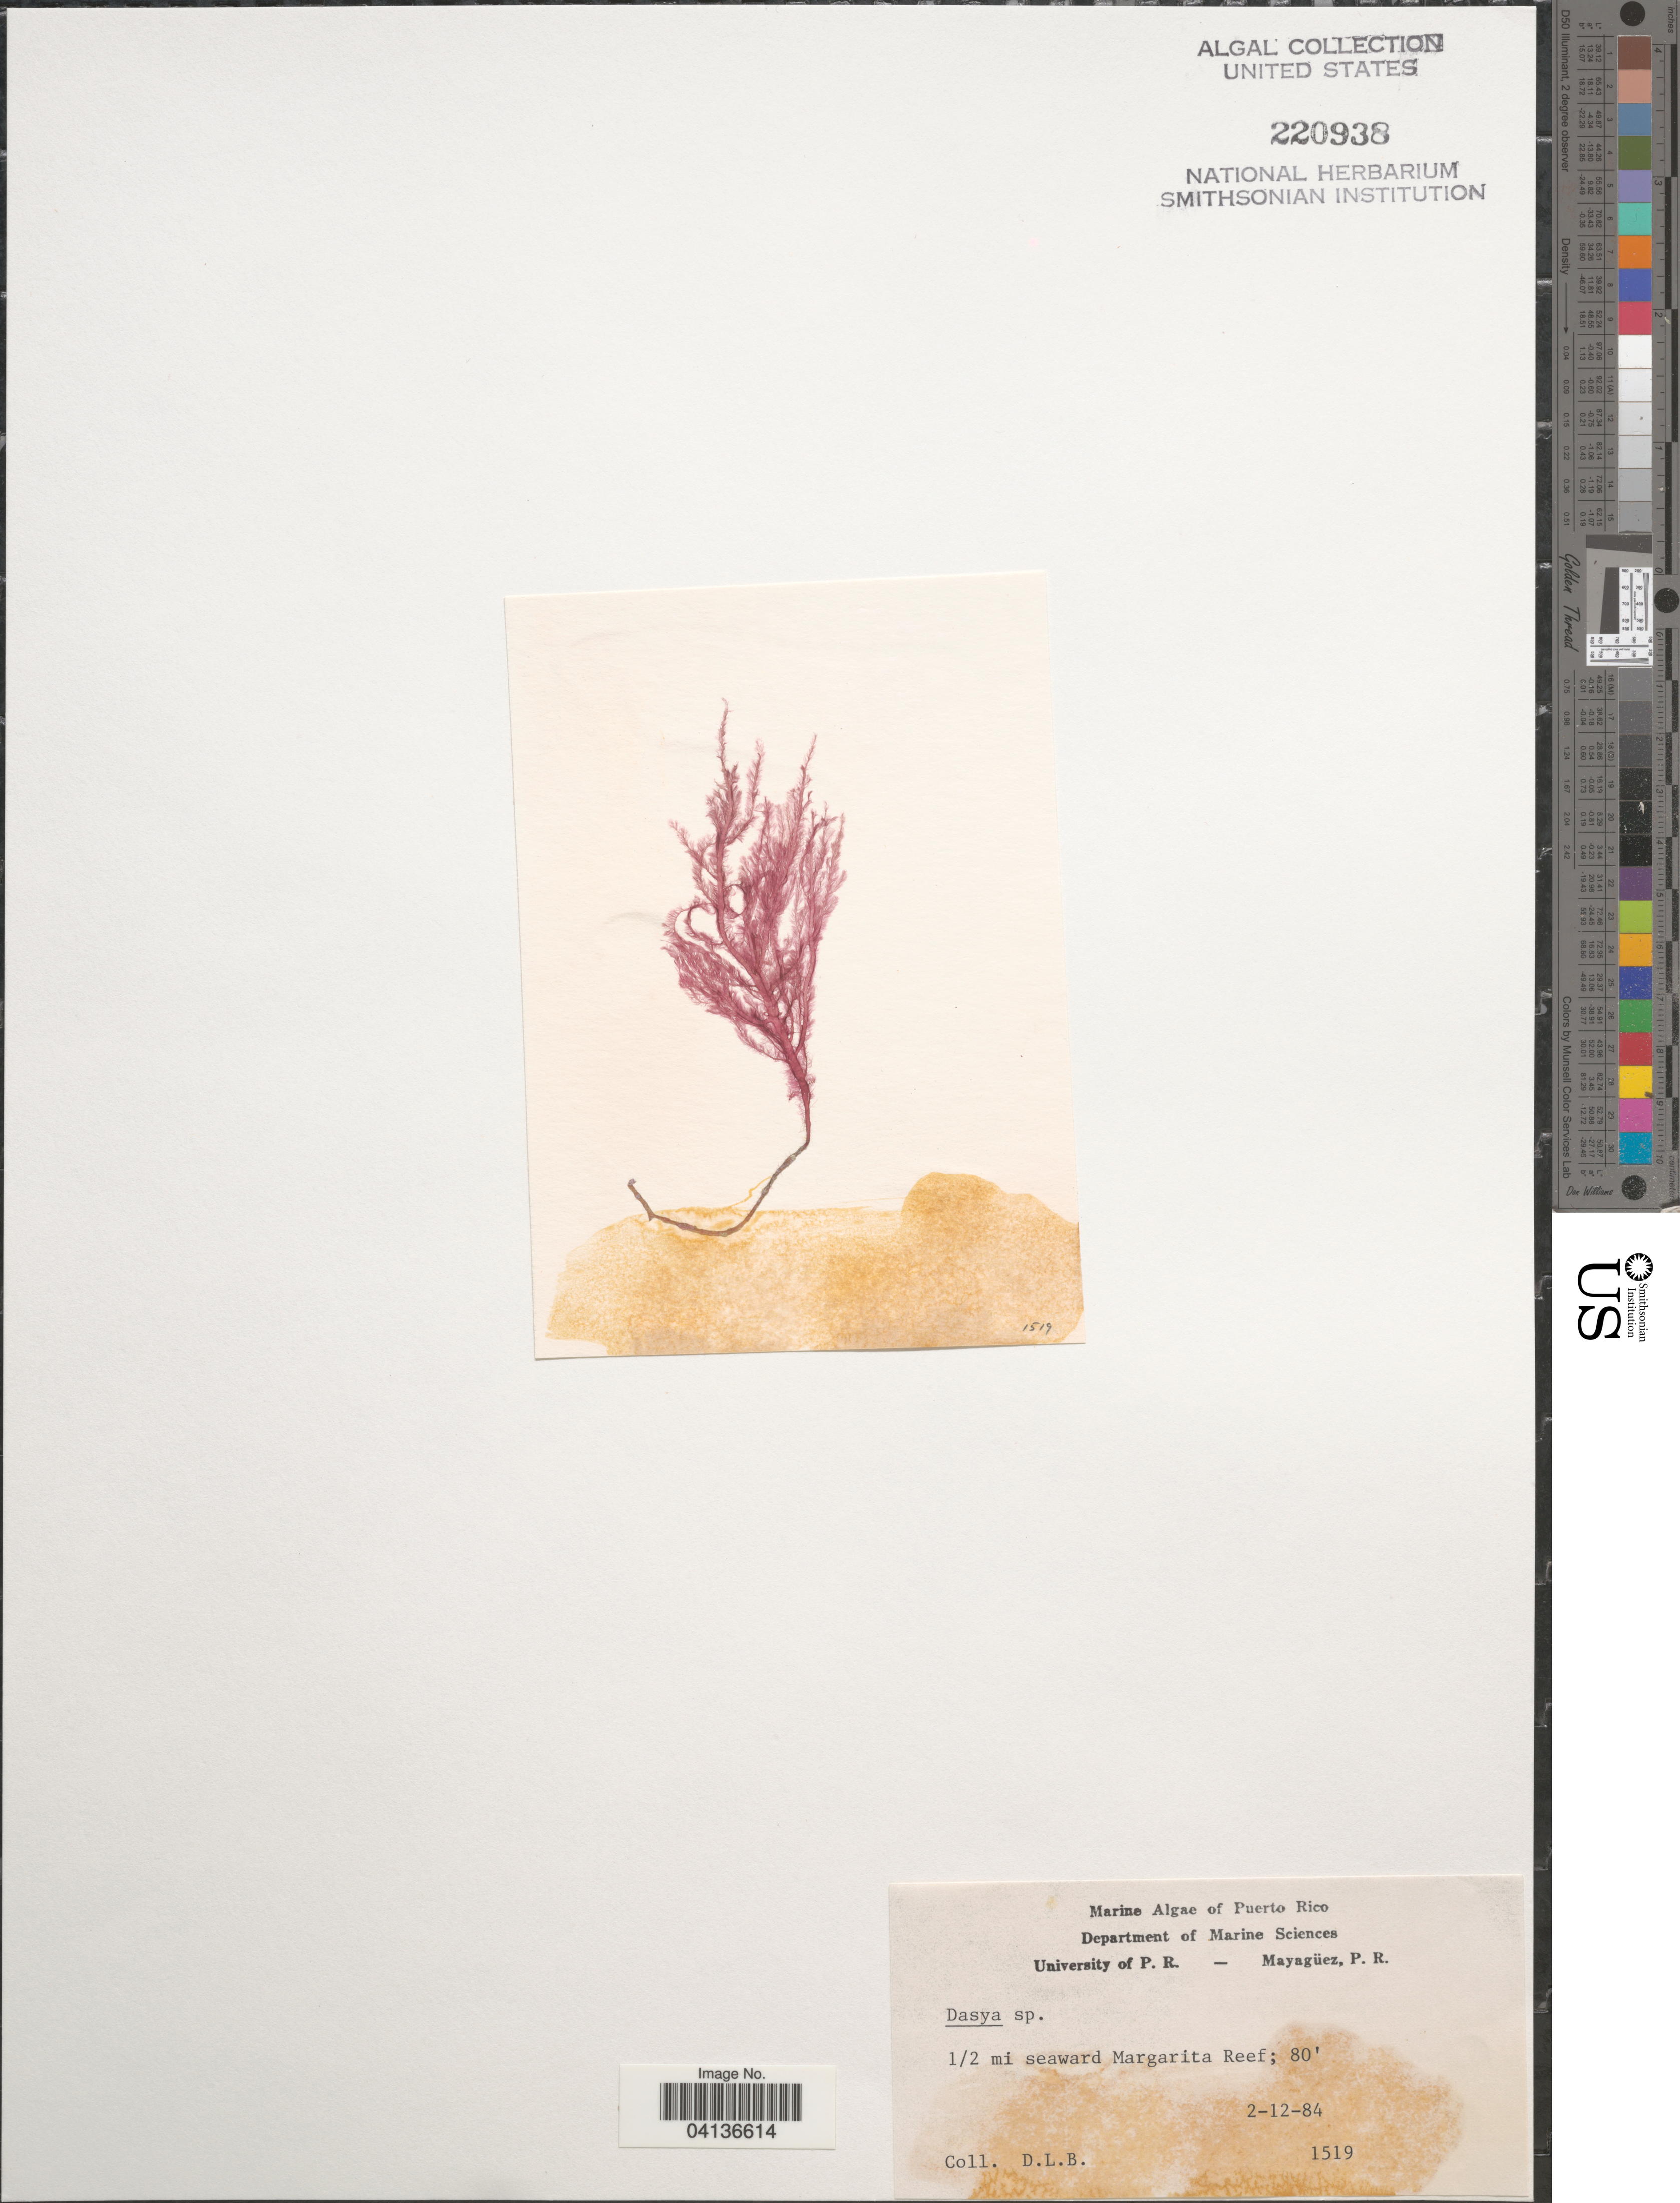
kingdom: Plantae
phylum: Rhodophyta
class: Florideophyceae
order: Ceramiales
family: Dasyaceae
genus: Dasya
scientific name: Dasya sp.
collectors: D. L. B.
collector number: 1519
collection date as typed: Transcribed d/m/y: 12/2/84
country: United States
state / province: Florida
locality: ½ mi seaward Margarita Reef.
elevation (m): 24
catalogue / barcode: US 220938